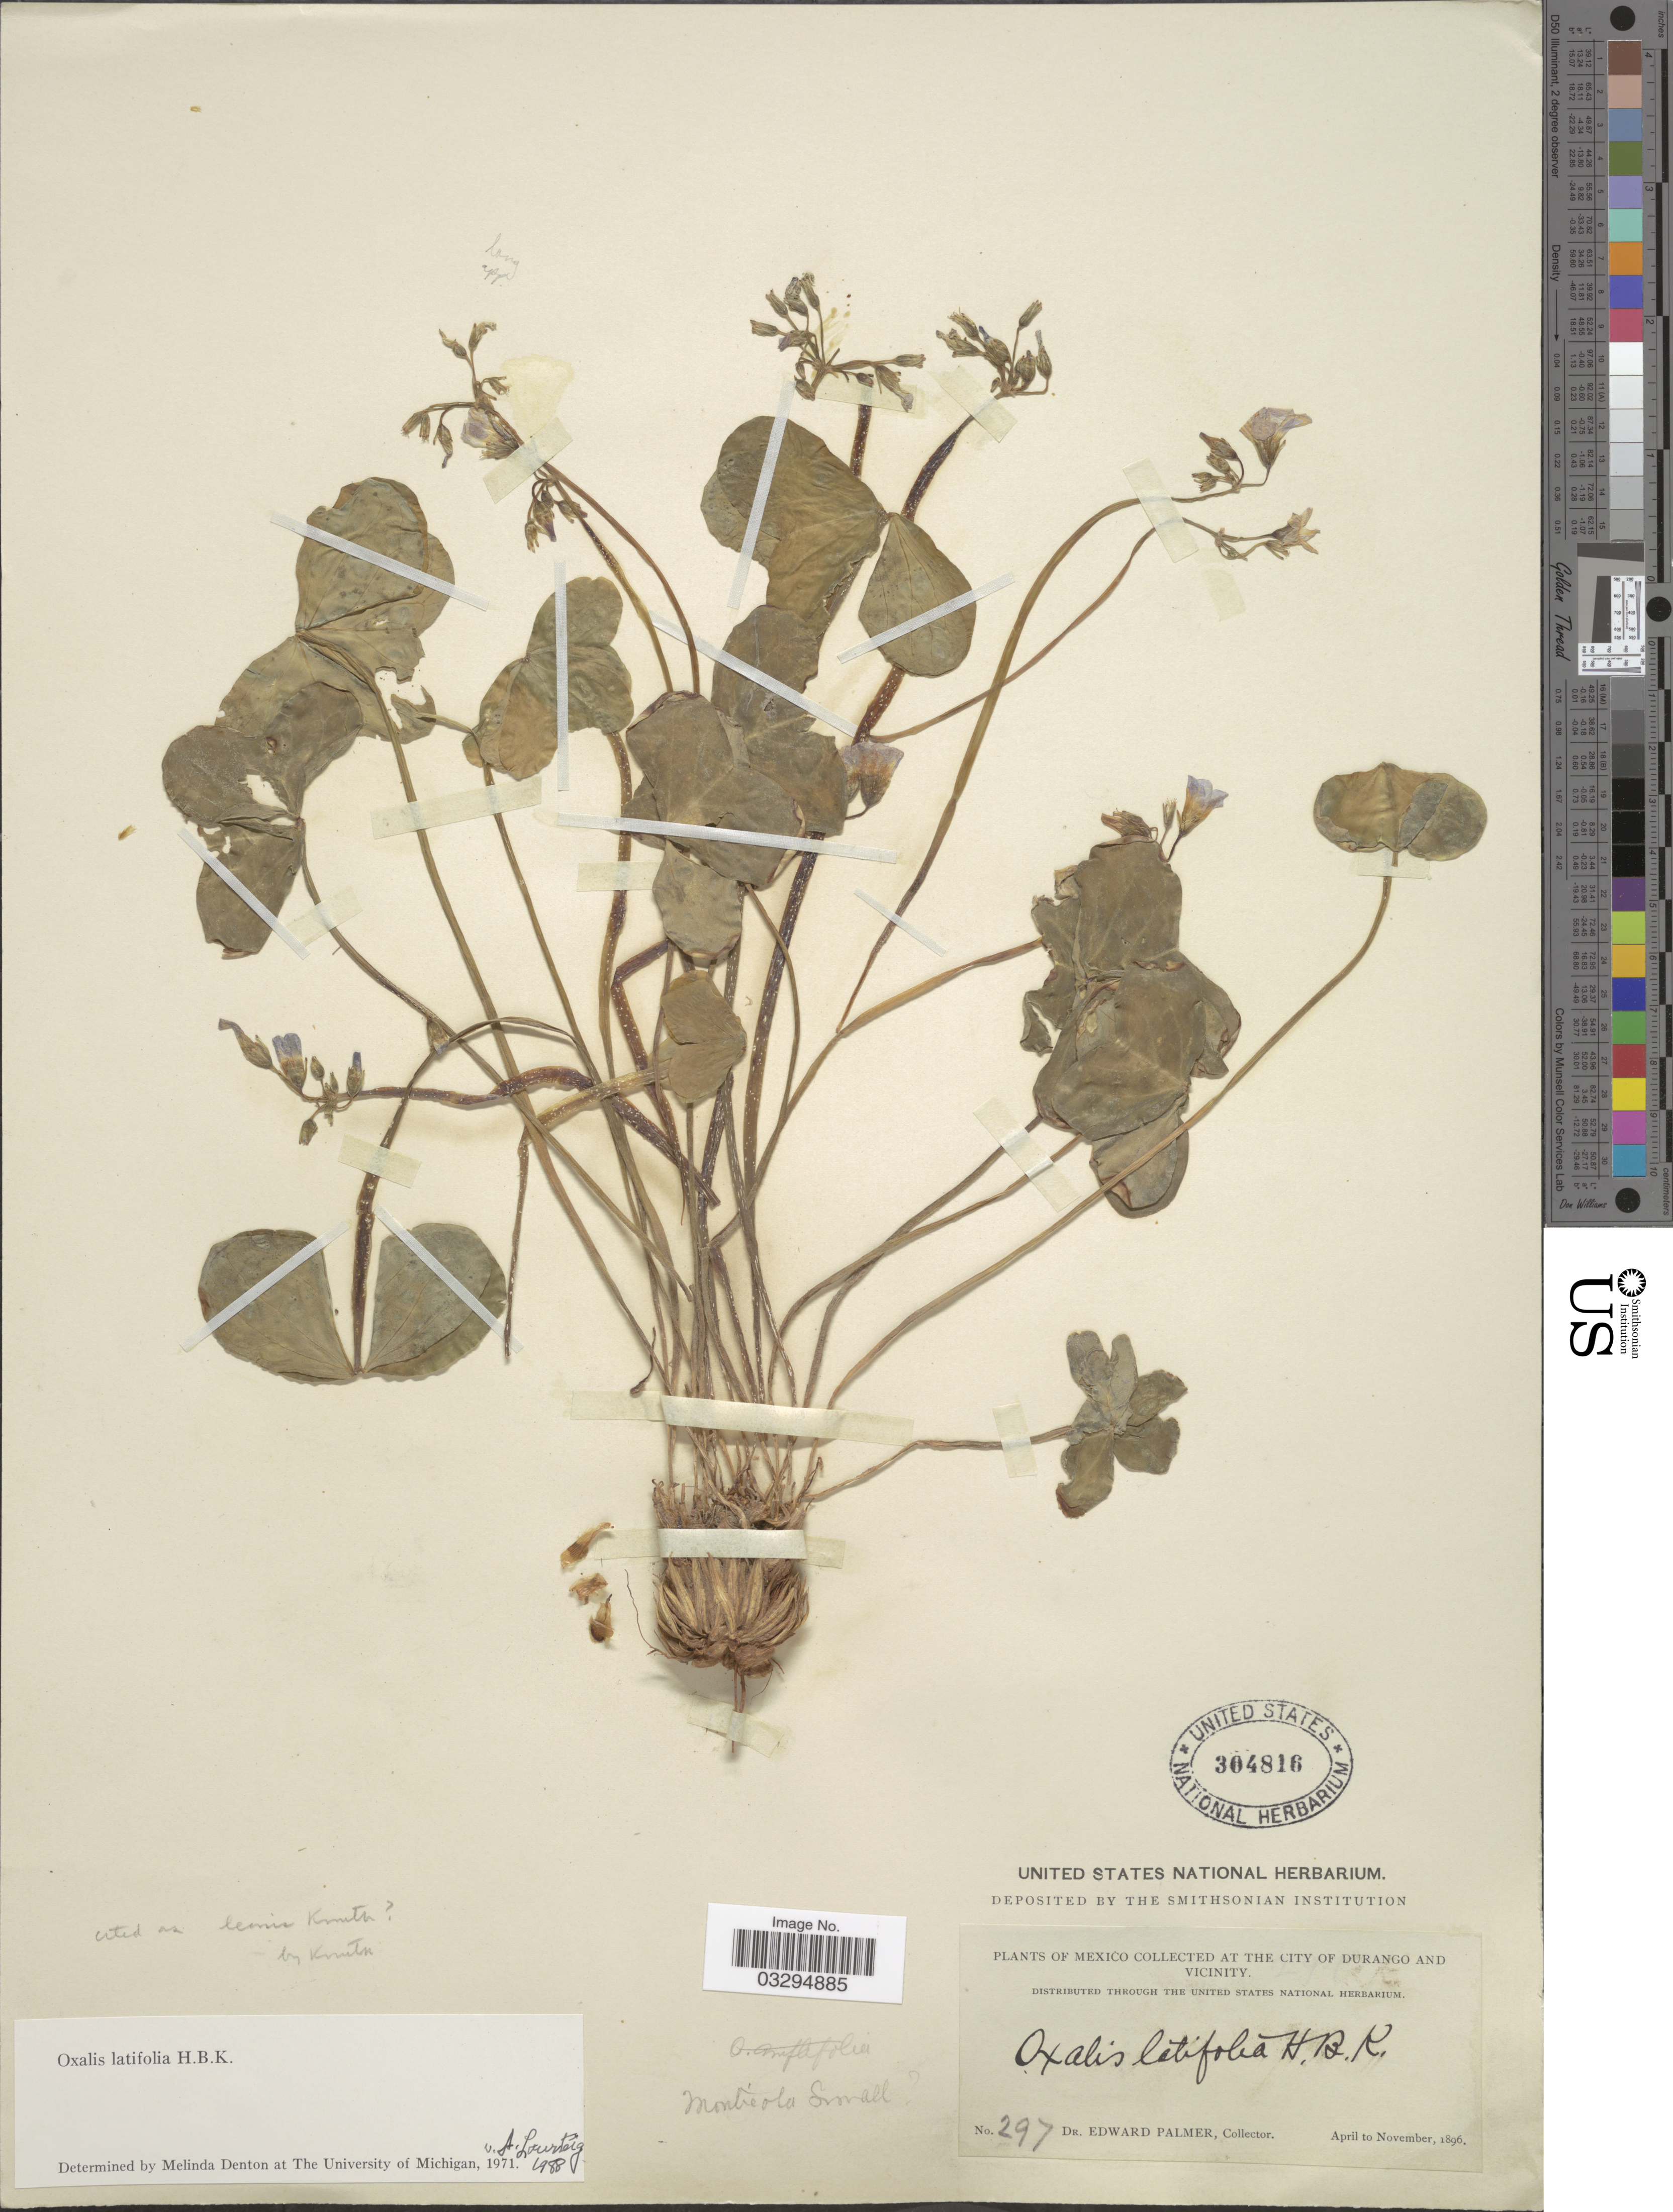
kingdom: Plantae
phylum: Tracheophyta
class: Magnoliopsida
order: Oxalidales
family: Oxalidaceae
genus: Oxalis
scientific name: Oxalis latifolia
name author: Kunth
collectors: E. Palmer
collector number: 297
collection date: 1896-04/1896-11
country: Mexico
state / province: Durango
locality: At the city of Durango and Vicinity.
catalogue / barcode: US 304816